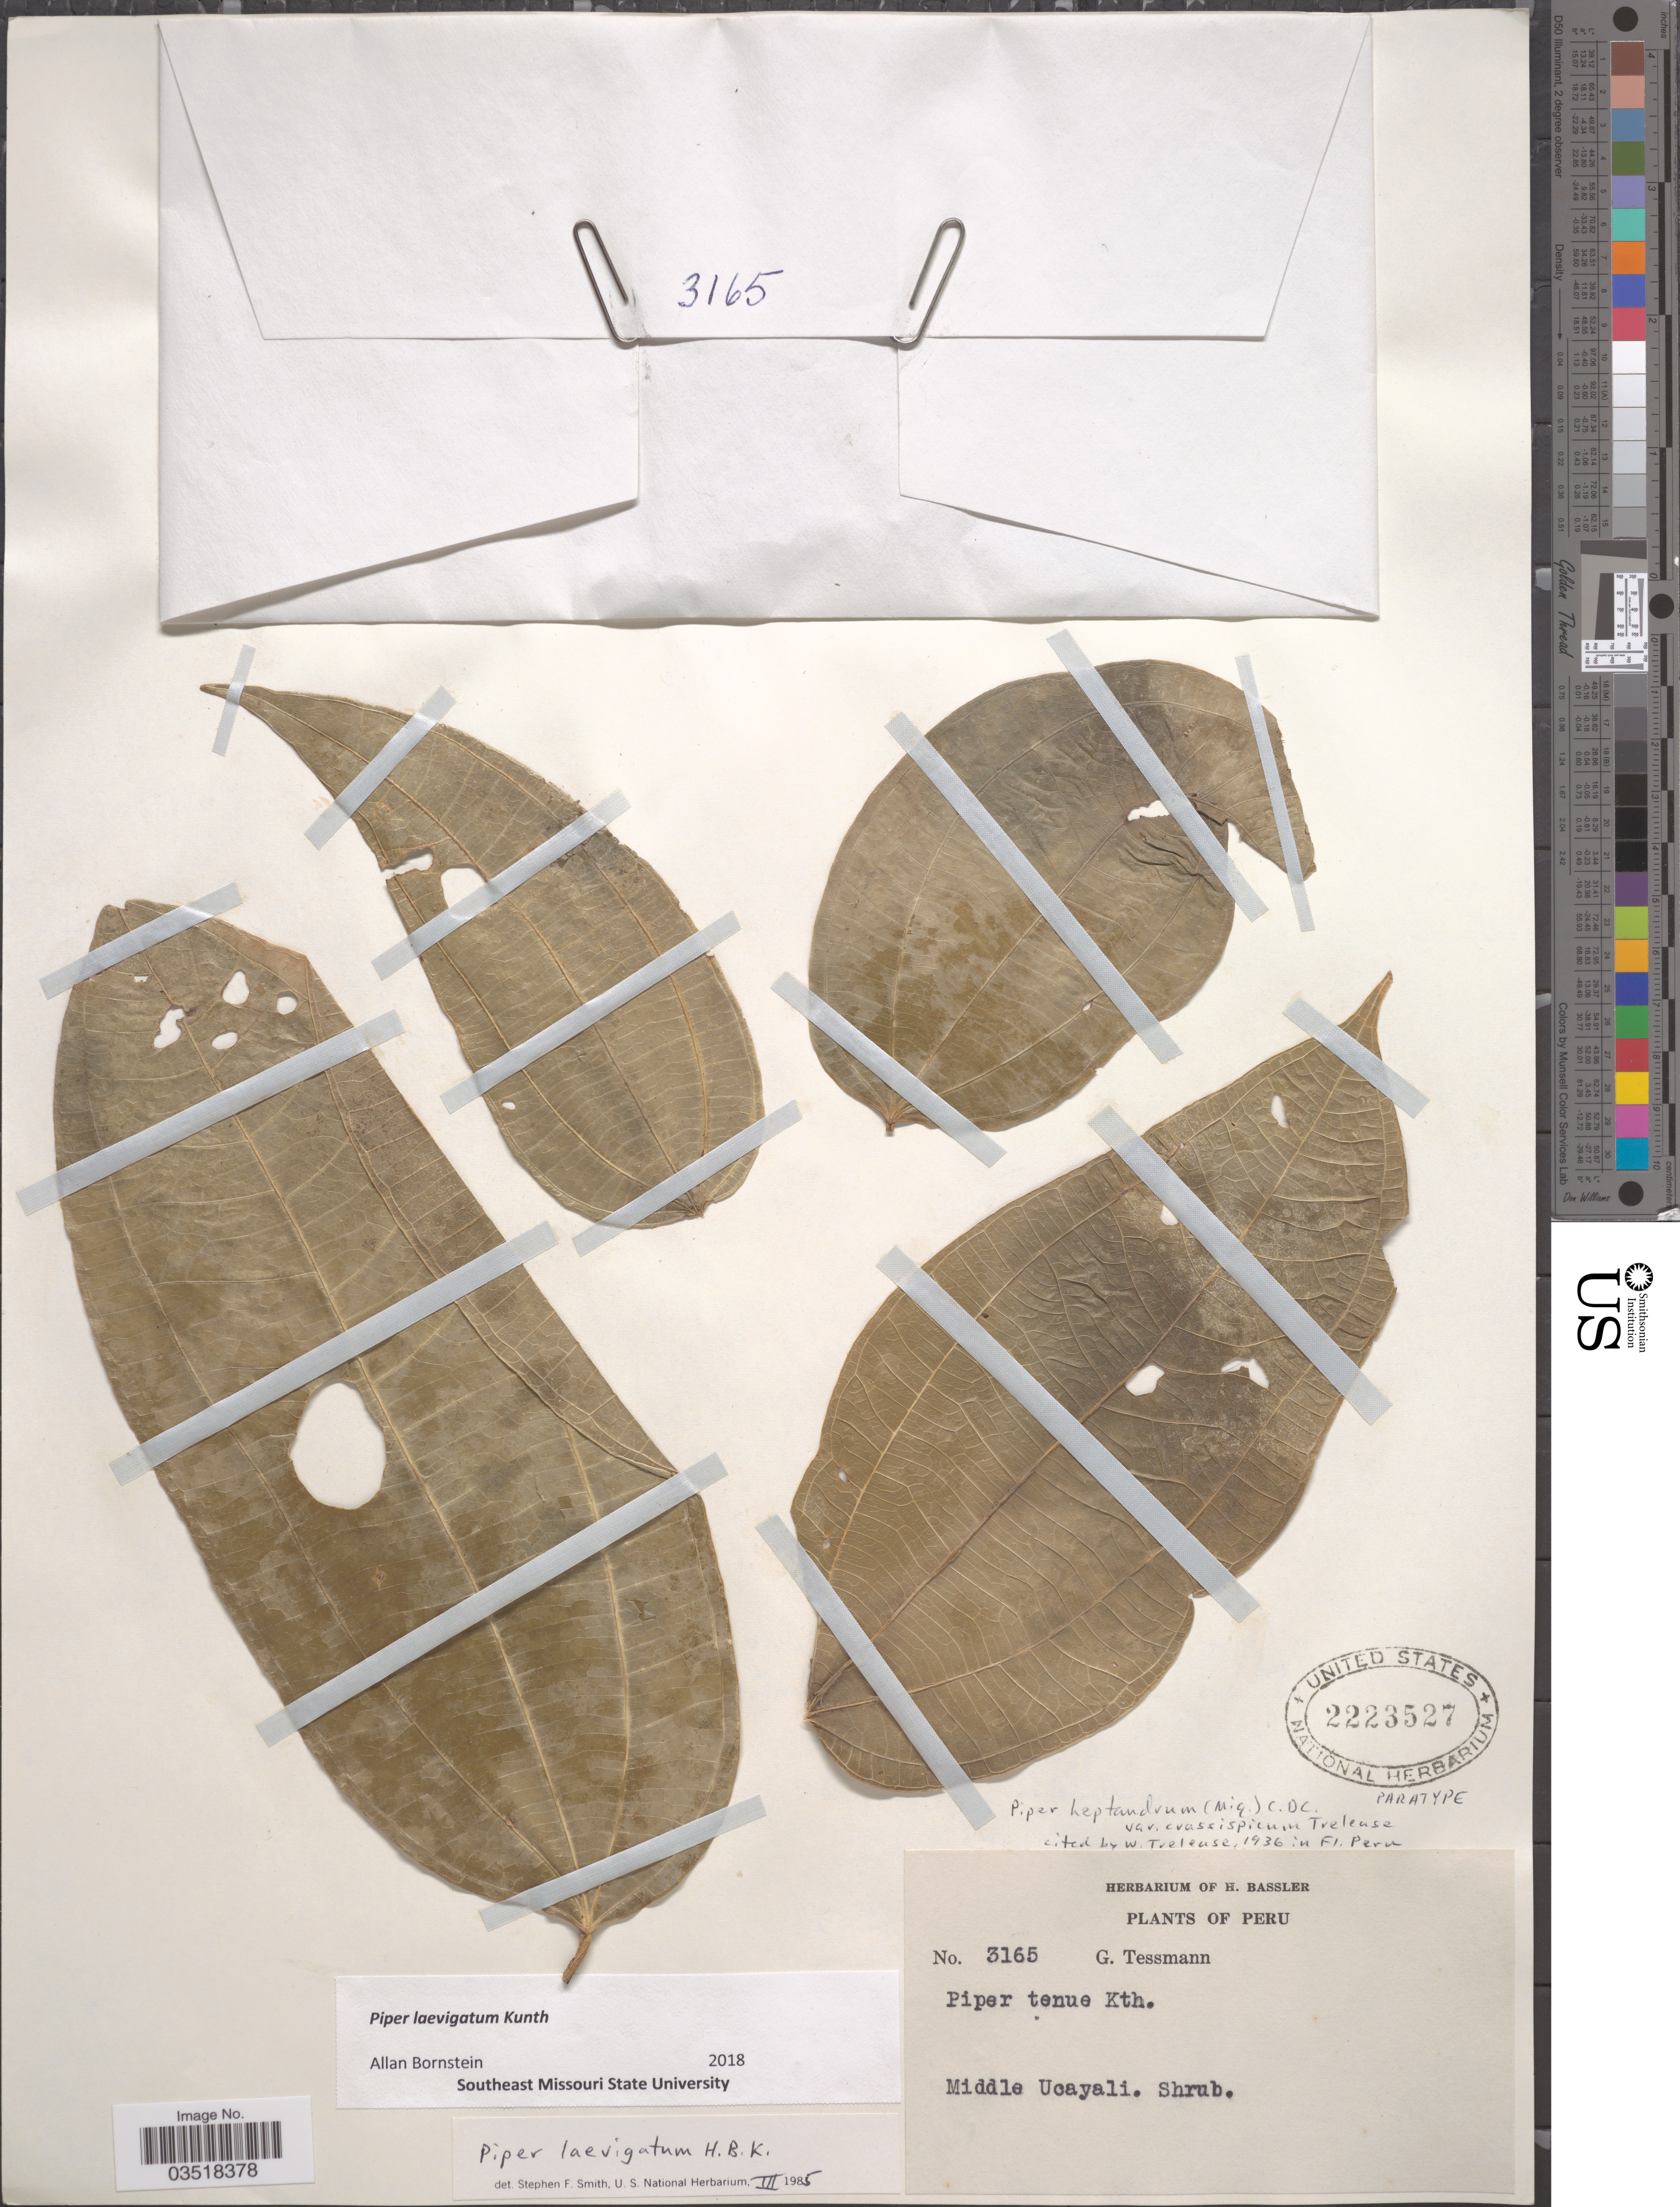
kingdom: Plantae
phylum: Tracheophyta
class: Magnoliopsida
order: Piperales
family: Piperaceae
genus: Piper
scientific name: Piper laevigatum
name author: Kunth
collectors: G. Tessmann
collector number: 3165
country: Peru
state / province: Ucayali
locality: Middle Ucayali.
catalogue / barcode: US 2223527